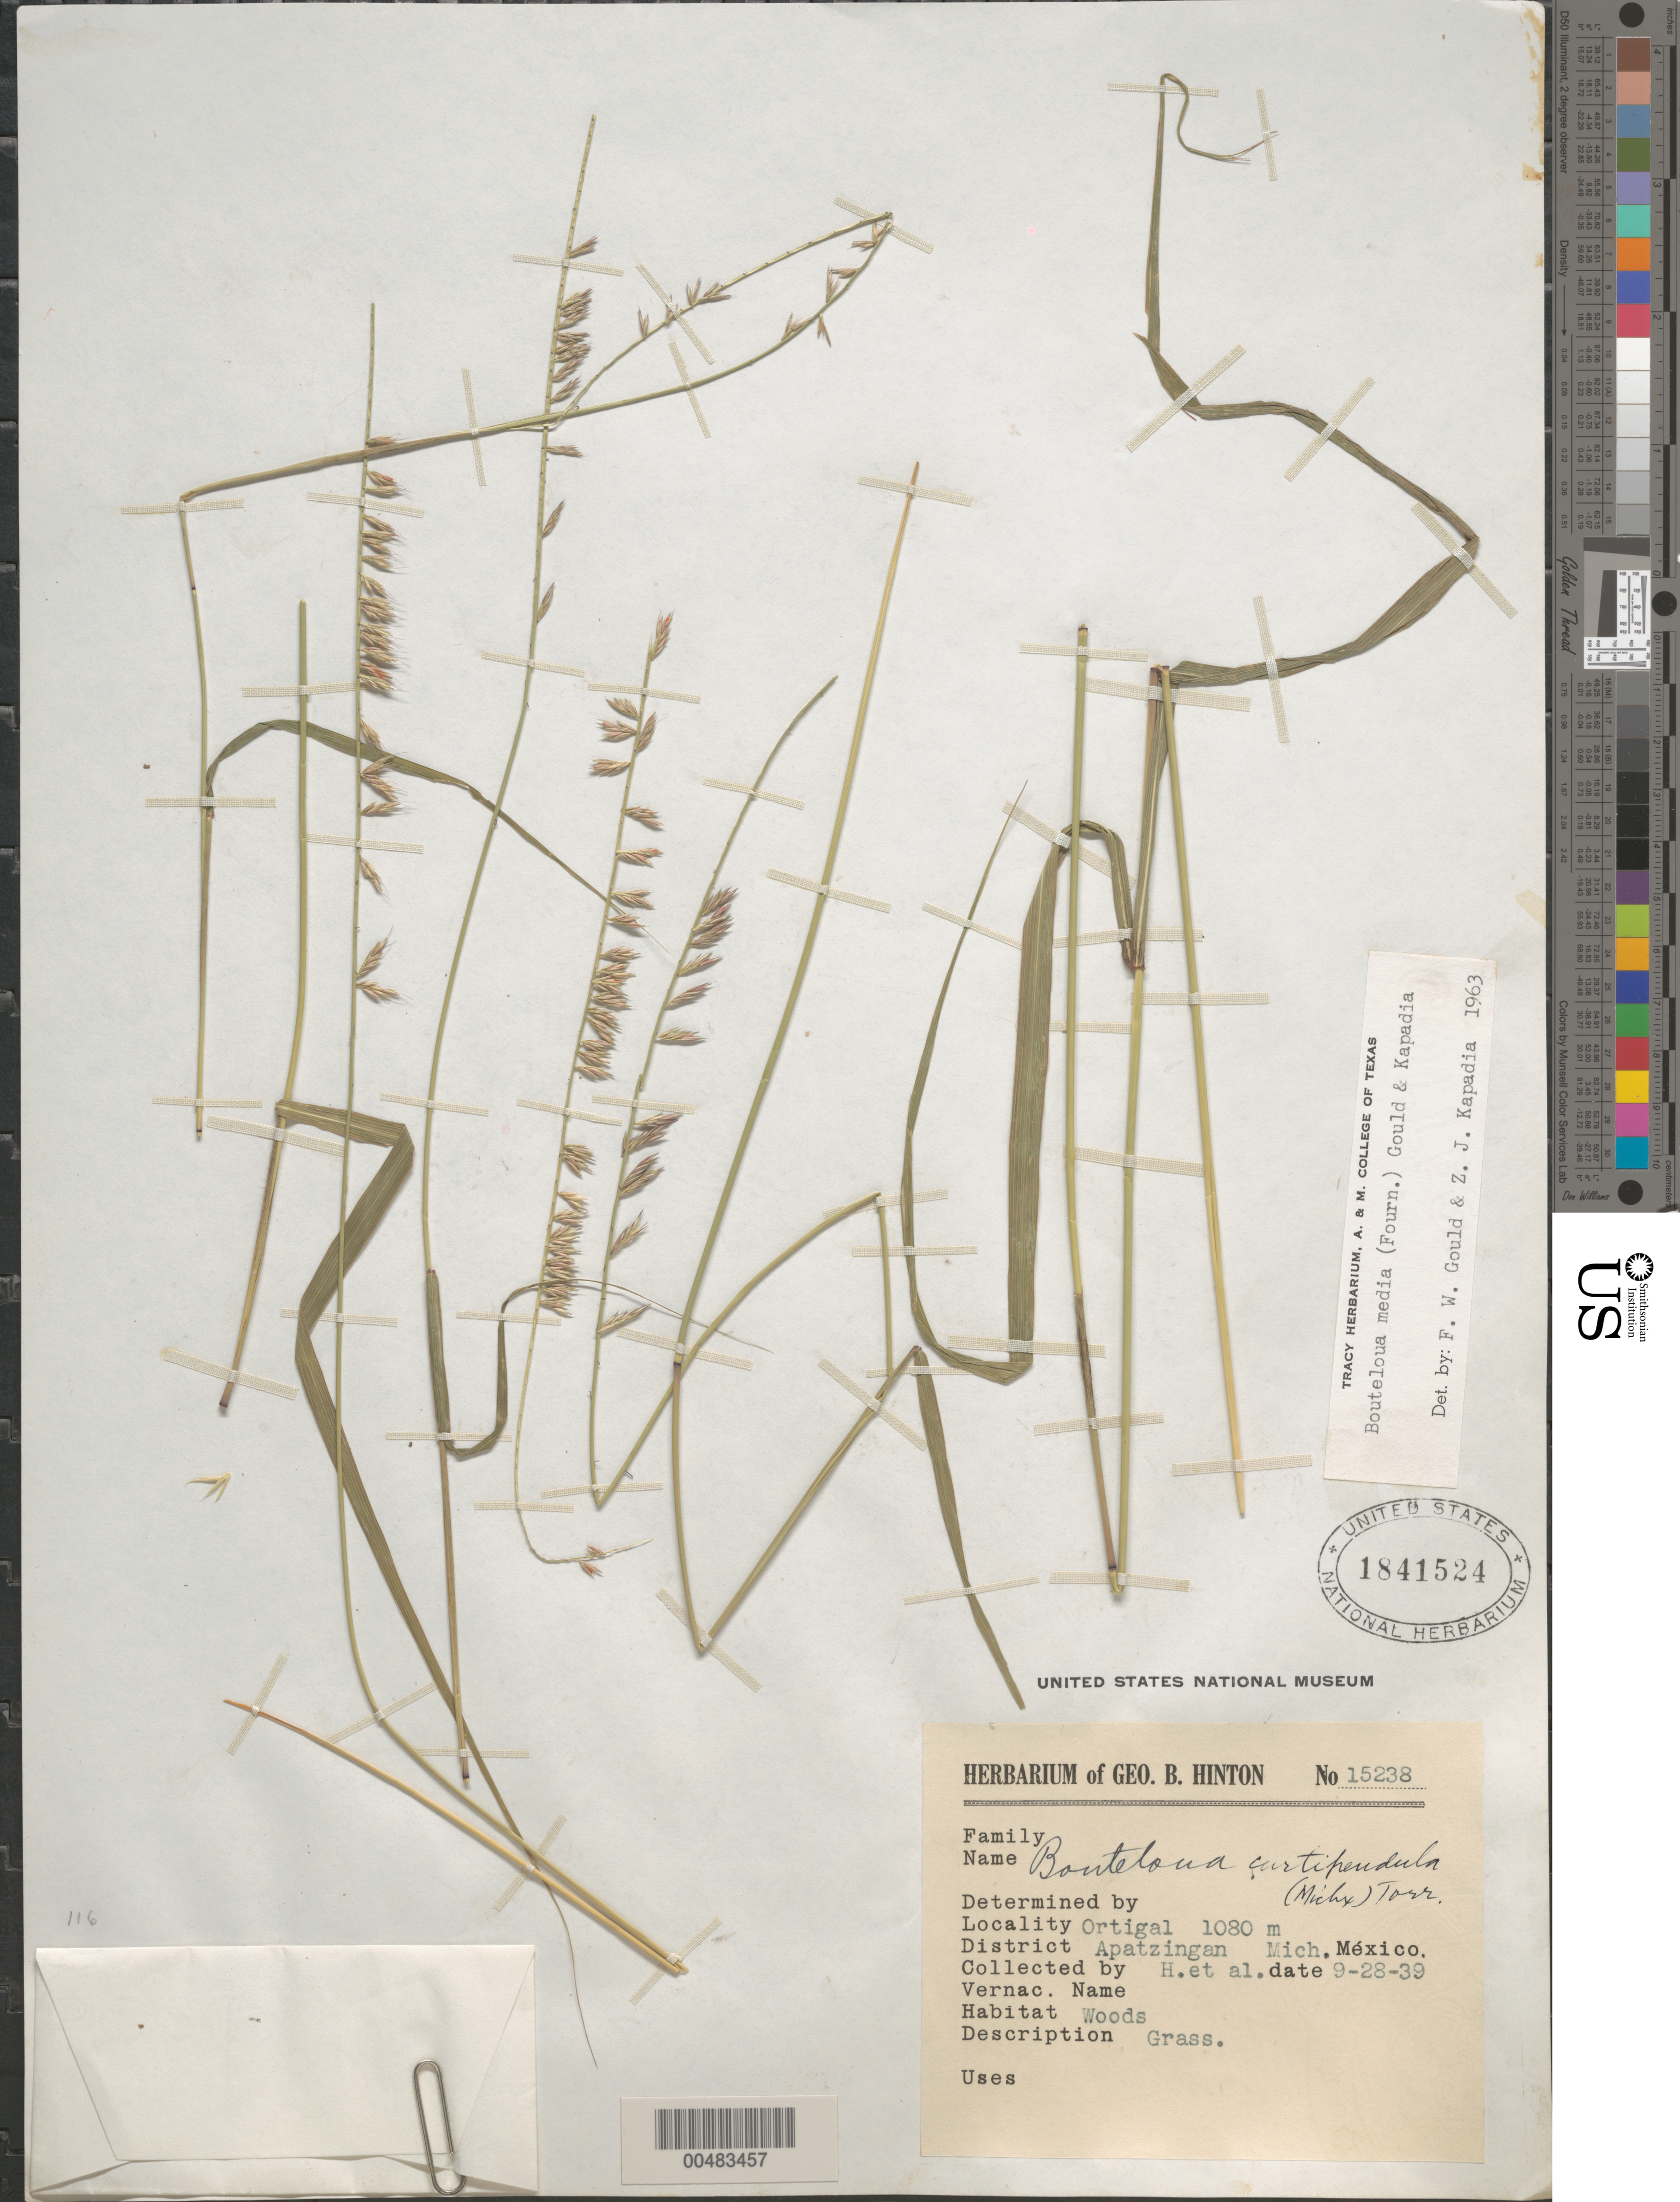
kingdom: Plantae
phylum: Tracheophyta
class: Liliopsida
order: Poales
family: Poaceae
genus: Bouteloua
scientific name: Bouteloua media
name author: (E. Fourn.) Gould & Kapadia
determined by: Gould, F. W.; Kapadia, Zarir J.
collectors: G. B. Hinton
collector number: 15238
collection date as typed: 28 Sep 1939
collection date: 1939-09-28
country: Mexico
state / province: Michoacán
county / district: Apatzingán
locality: Ortigal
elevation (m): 1080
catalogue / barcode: US 1841524